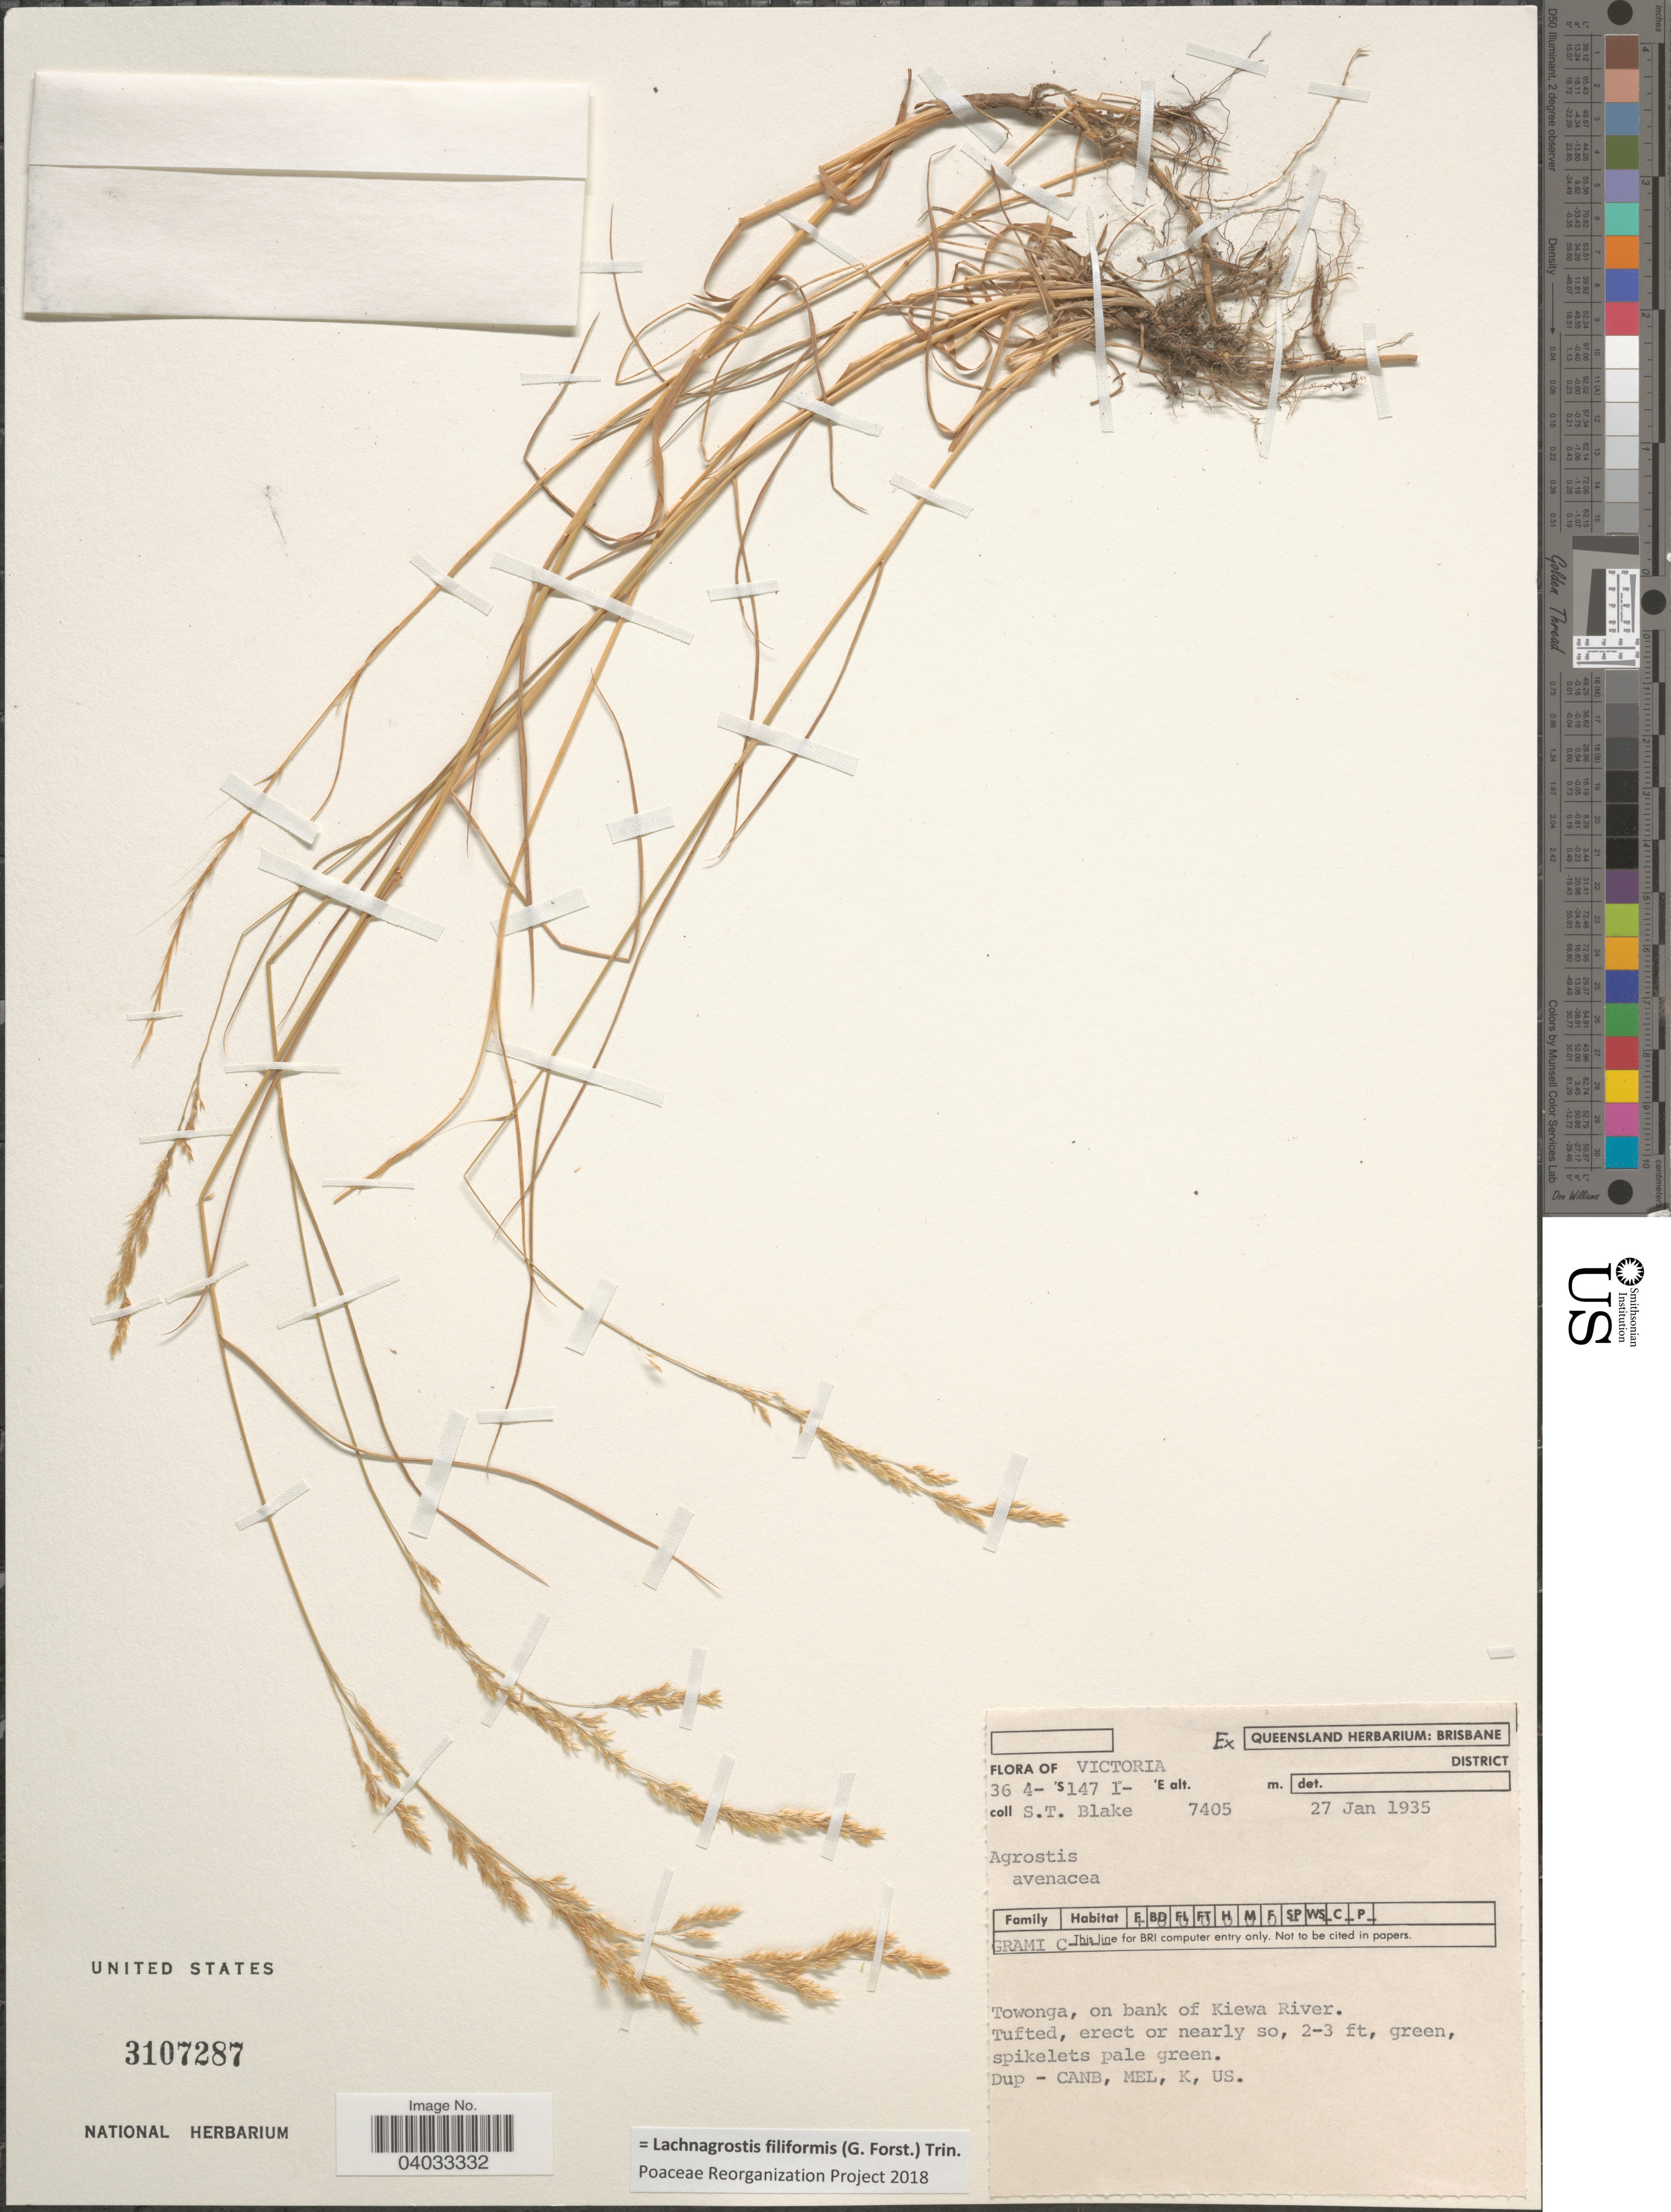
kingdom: Plantae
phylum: Tracheophyta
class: Liliopsida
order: Poales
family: Poaceae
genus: Lachnagrostis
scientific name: Lachnagrostis filiformis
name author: (J.R. Forst.) Trin.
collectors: S. T. Blake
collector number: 7405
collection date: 1935-01-27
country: Australia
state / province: Queensland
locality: Victoria. Towonga, on bank of Kiewa River.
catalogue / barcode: US 3107287